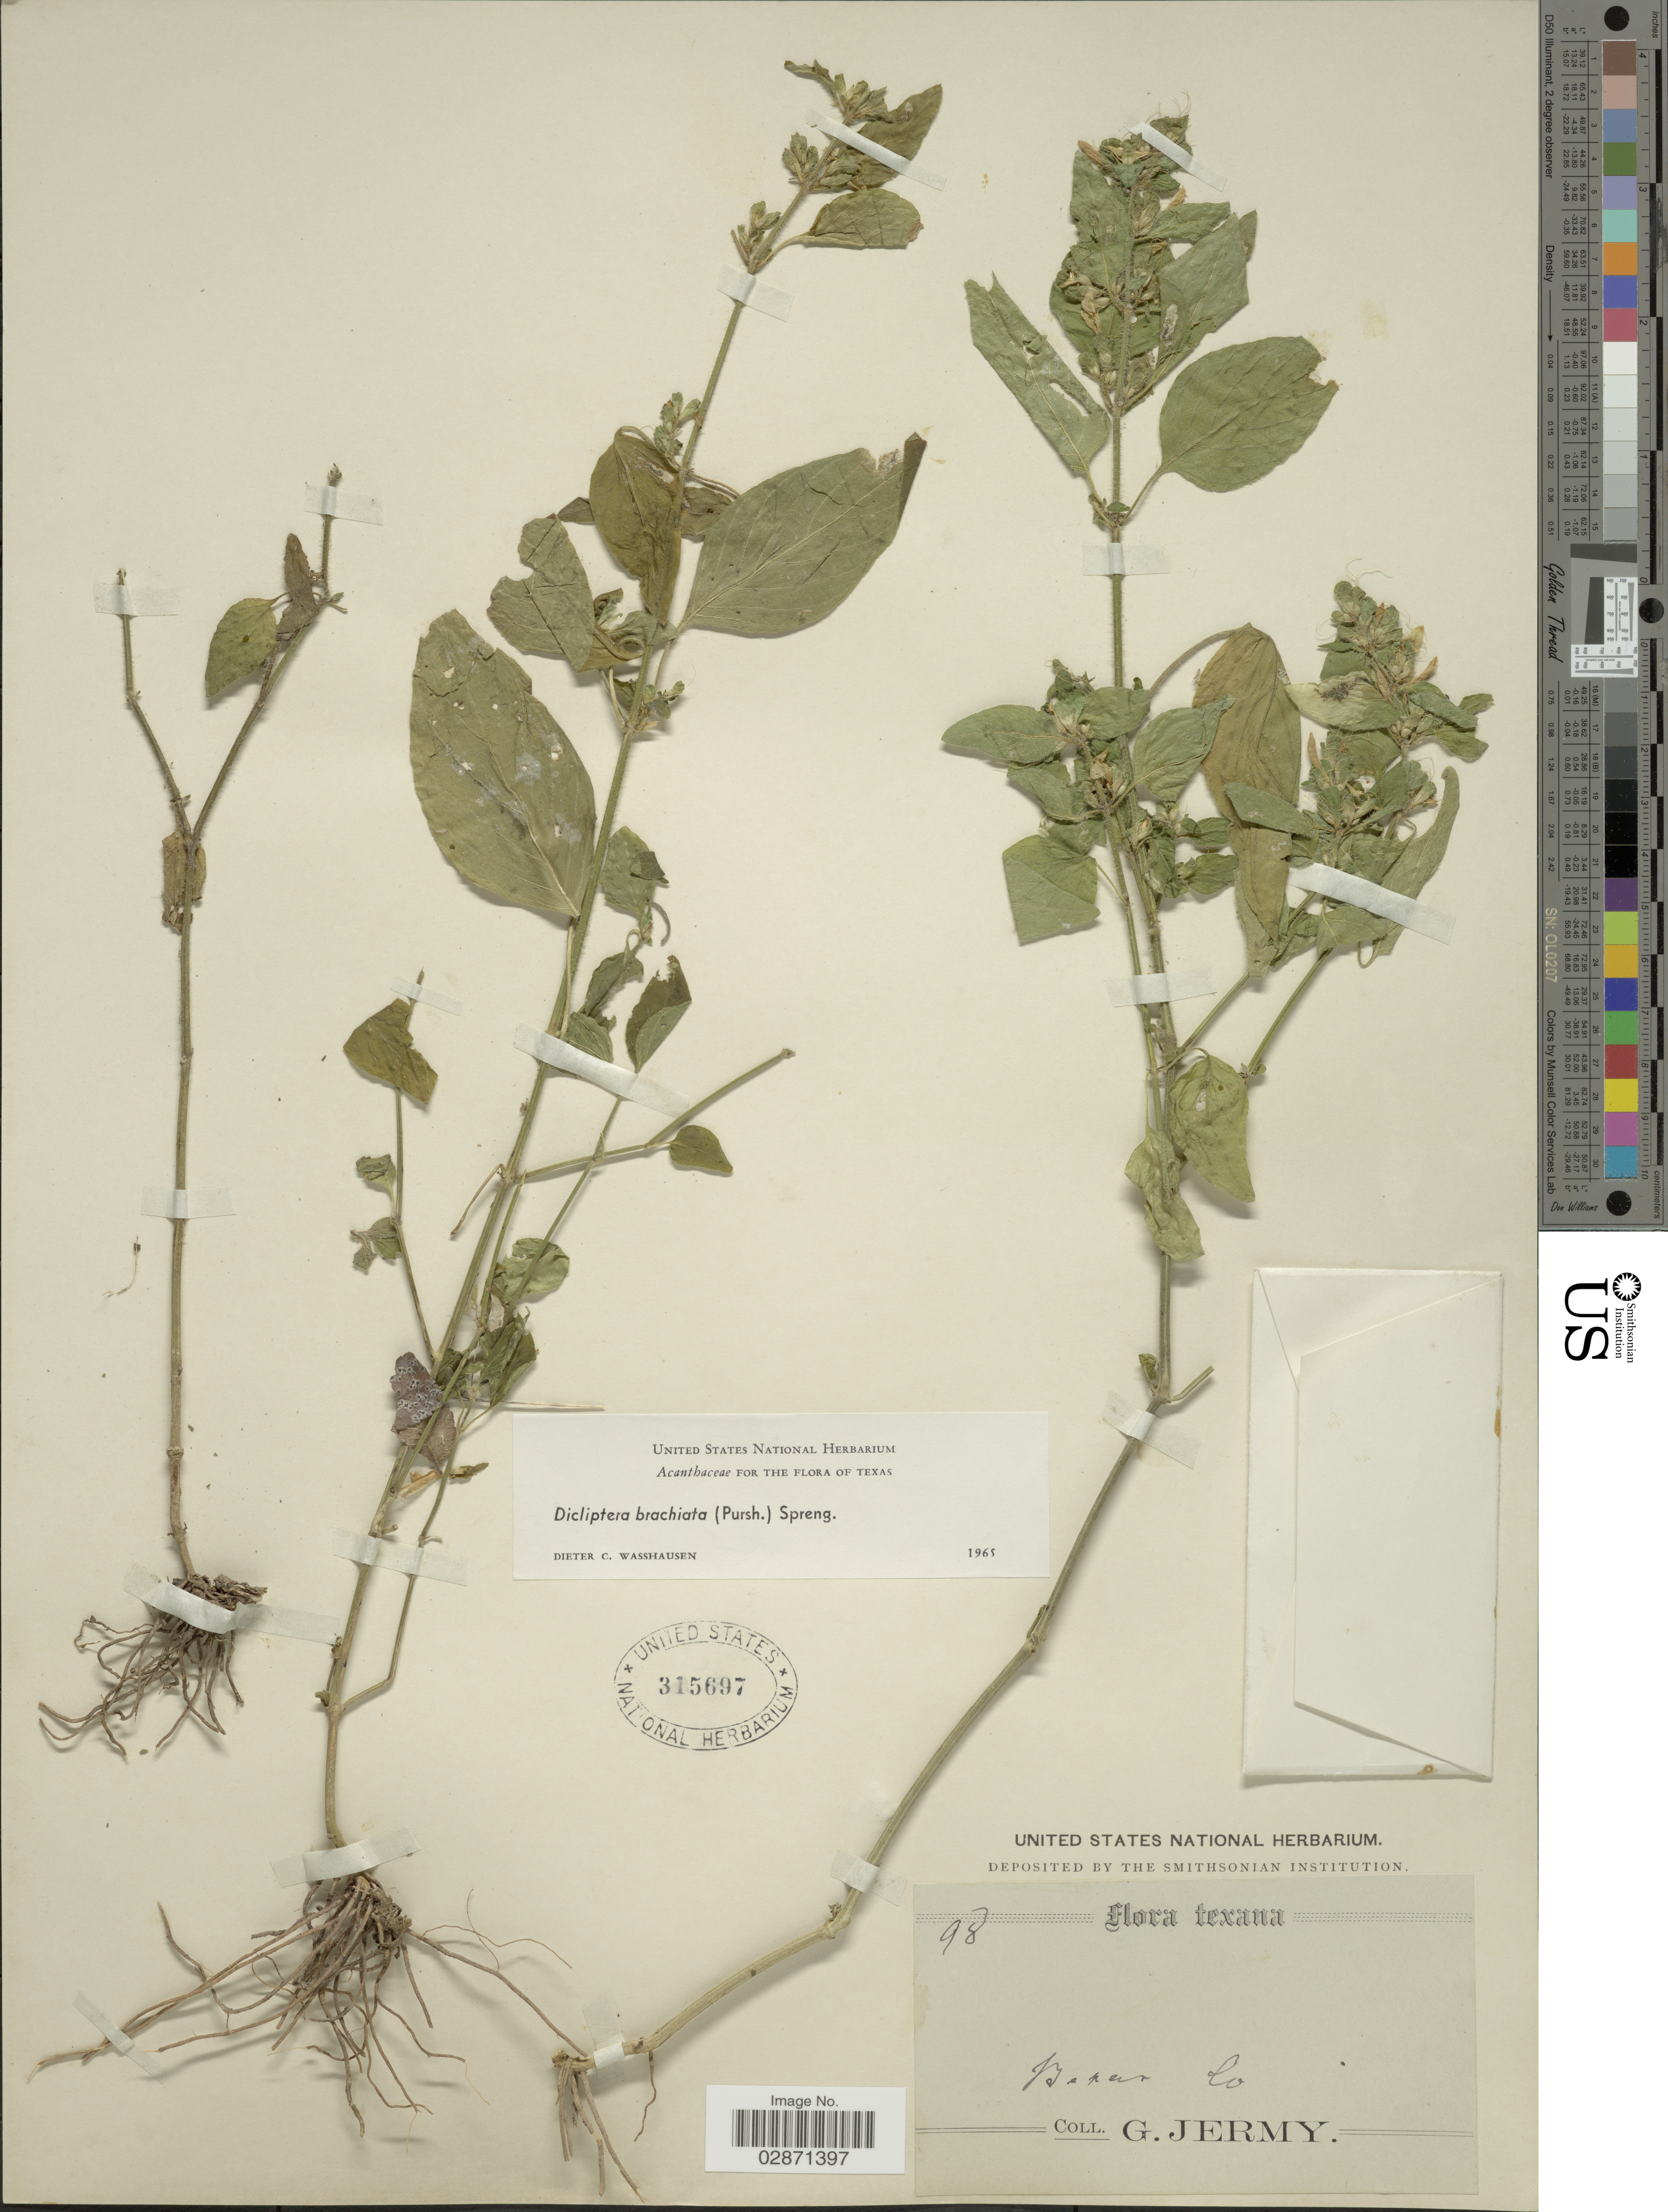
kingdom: Plantae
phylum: Tracheophyta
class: Magnoliopsida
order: Lamiales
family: Acanthaceae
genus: Dicliptera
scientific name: Dicliptera brachiata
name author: (Pursh) Spreng.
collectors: G. Jermy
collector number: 98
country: United States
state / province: Texas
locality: Bexar Co.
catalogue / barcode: US 315697